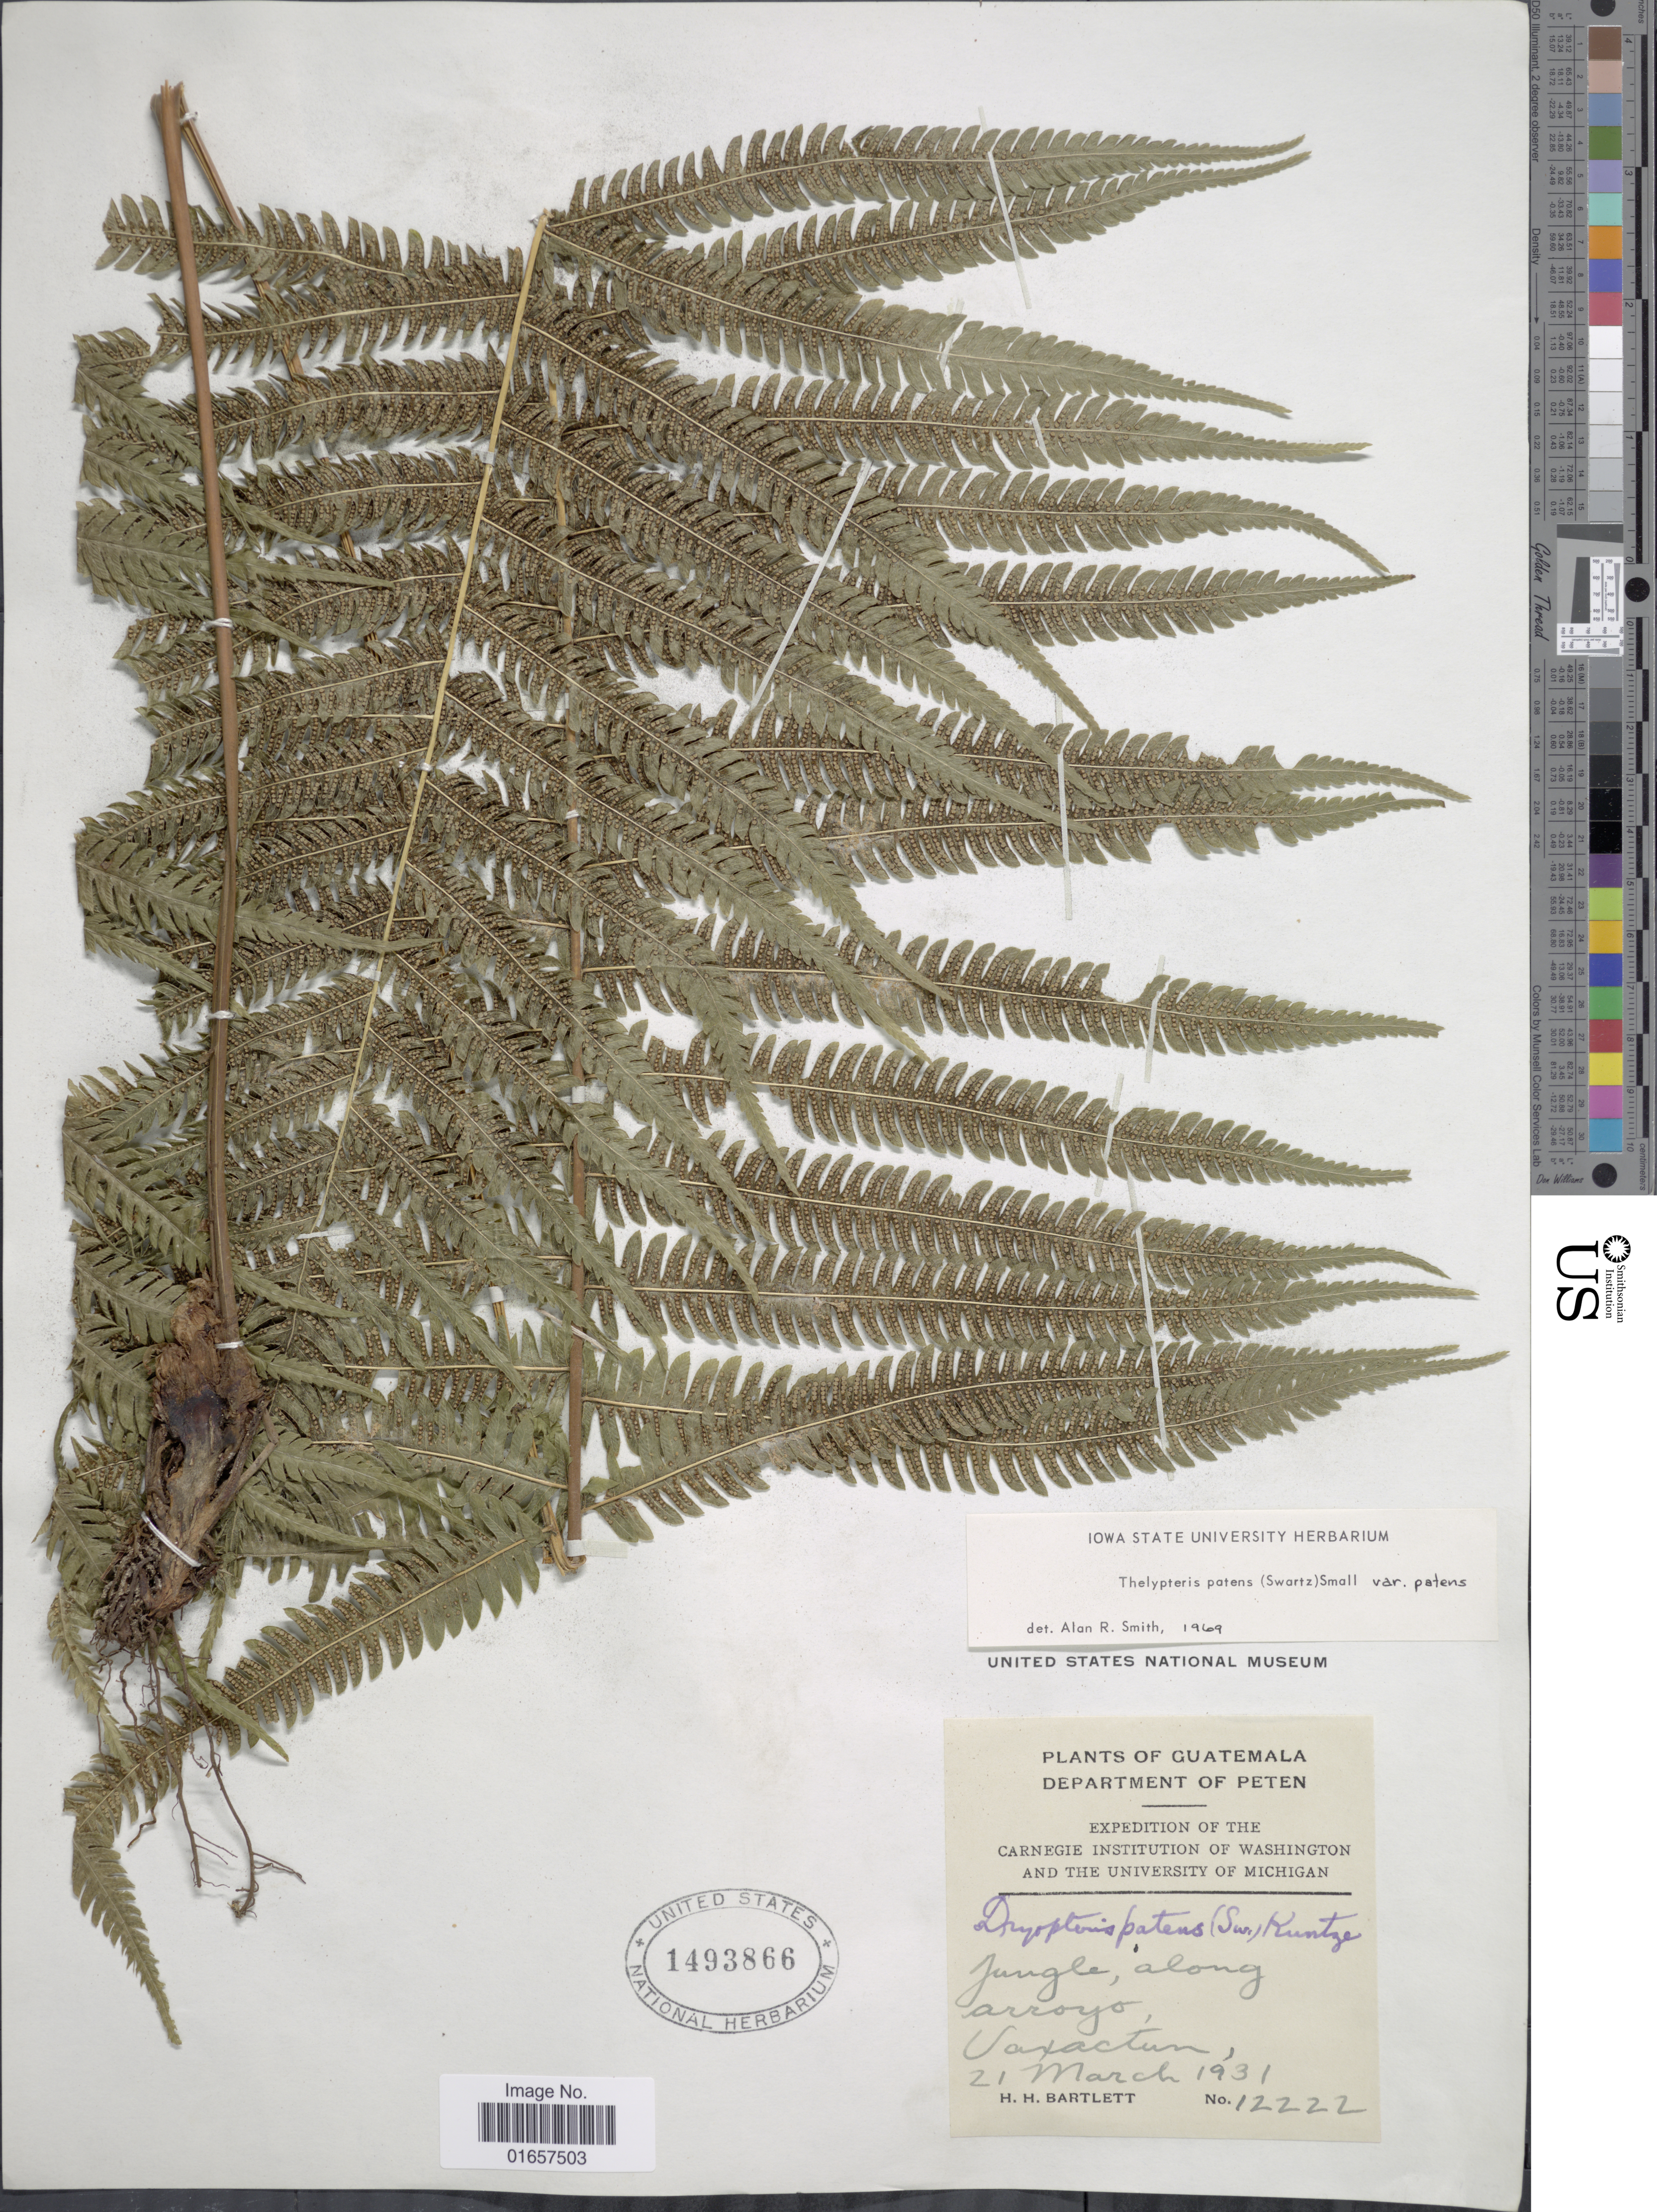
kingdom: Plantae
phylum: Tracheophyta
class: Polypodiopsida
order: Polypodiales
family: Thelypteridaceae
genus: Christella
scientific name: Christella patens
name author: (Sw.) Holttum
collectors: H. H. Bartlett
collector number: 12222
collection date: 1931-03-21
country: Guatemala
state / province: El Petén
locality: Guatemala, Department of Peten, Jungle, along arroyo, Uaxactun.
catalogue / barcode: US 1493866